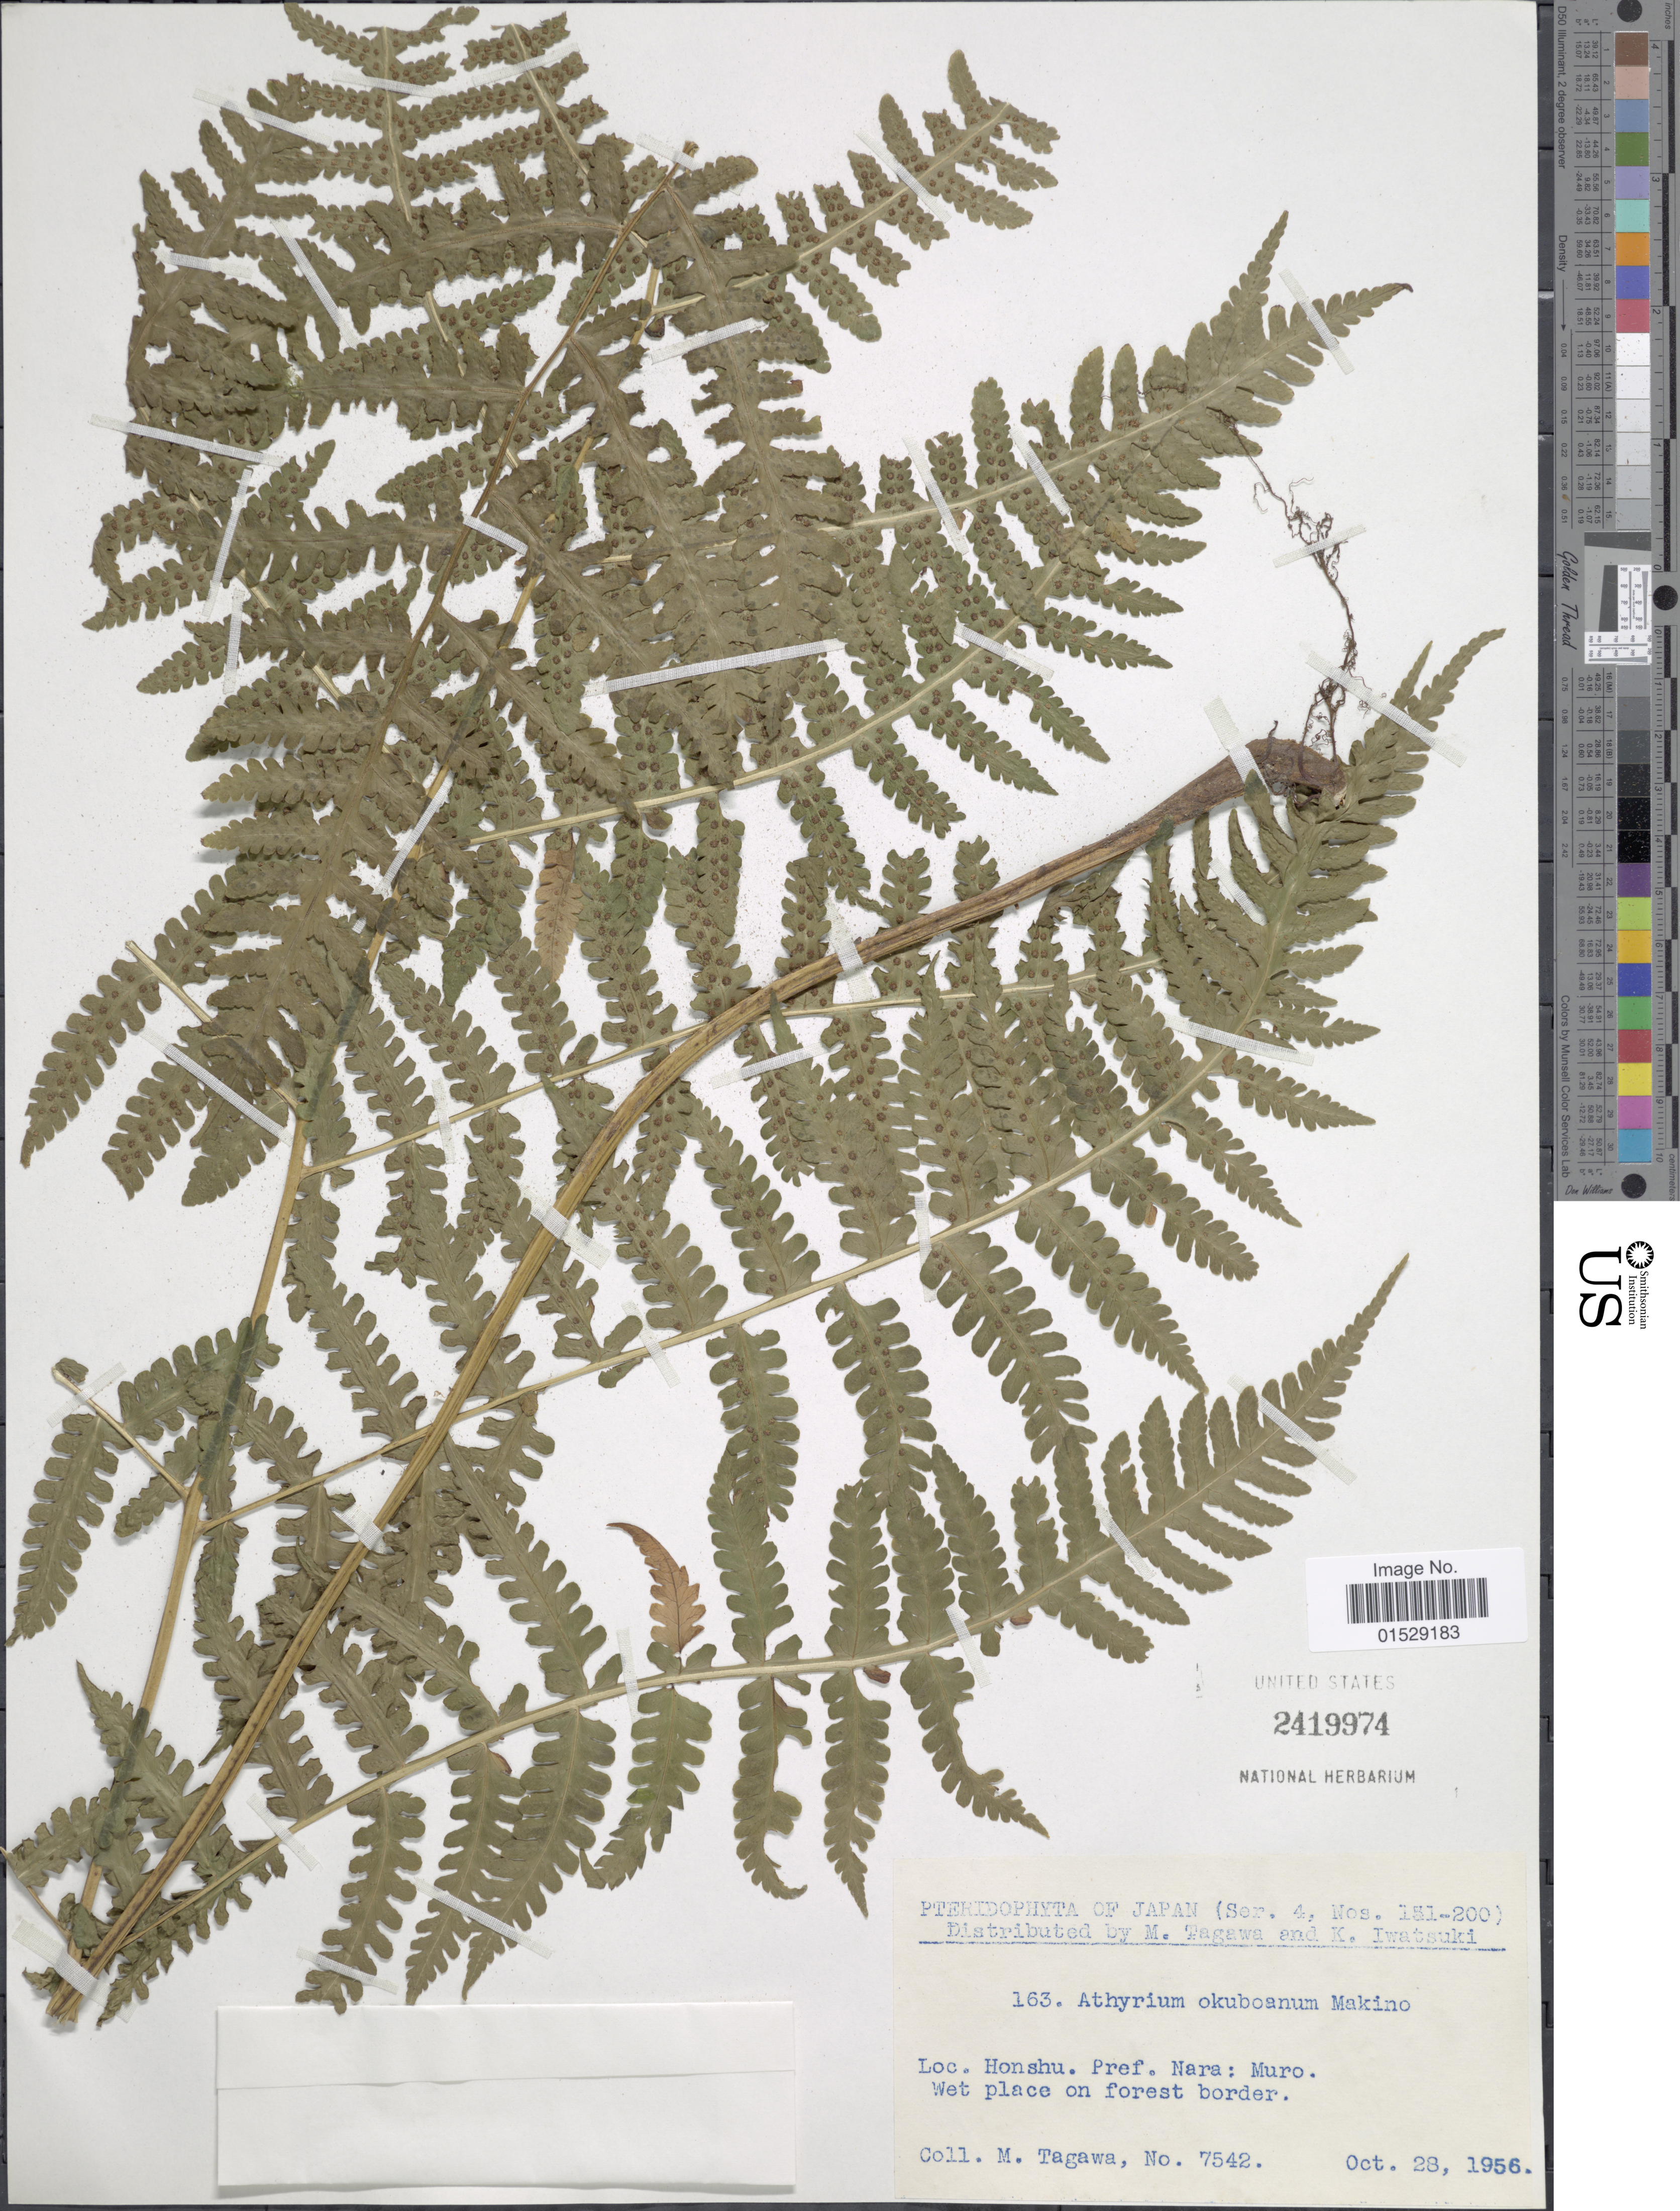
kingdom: Plantae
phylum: Tracheophyta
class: Polypodiopsida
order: Polypodiales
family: Athyriaceae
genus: Deparia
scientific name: Deparia okuboana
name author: (Makino) M. Kato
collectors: M. Tagawa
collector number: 7542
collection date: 1956-10-28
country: Japan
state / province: Nara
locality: Honshu. Pref. Nara: Muro, wet place on forest border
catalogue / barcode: US 2419974